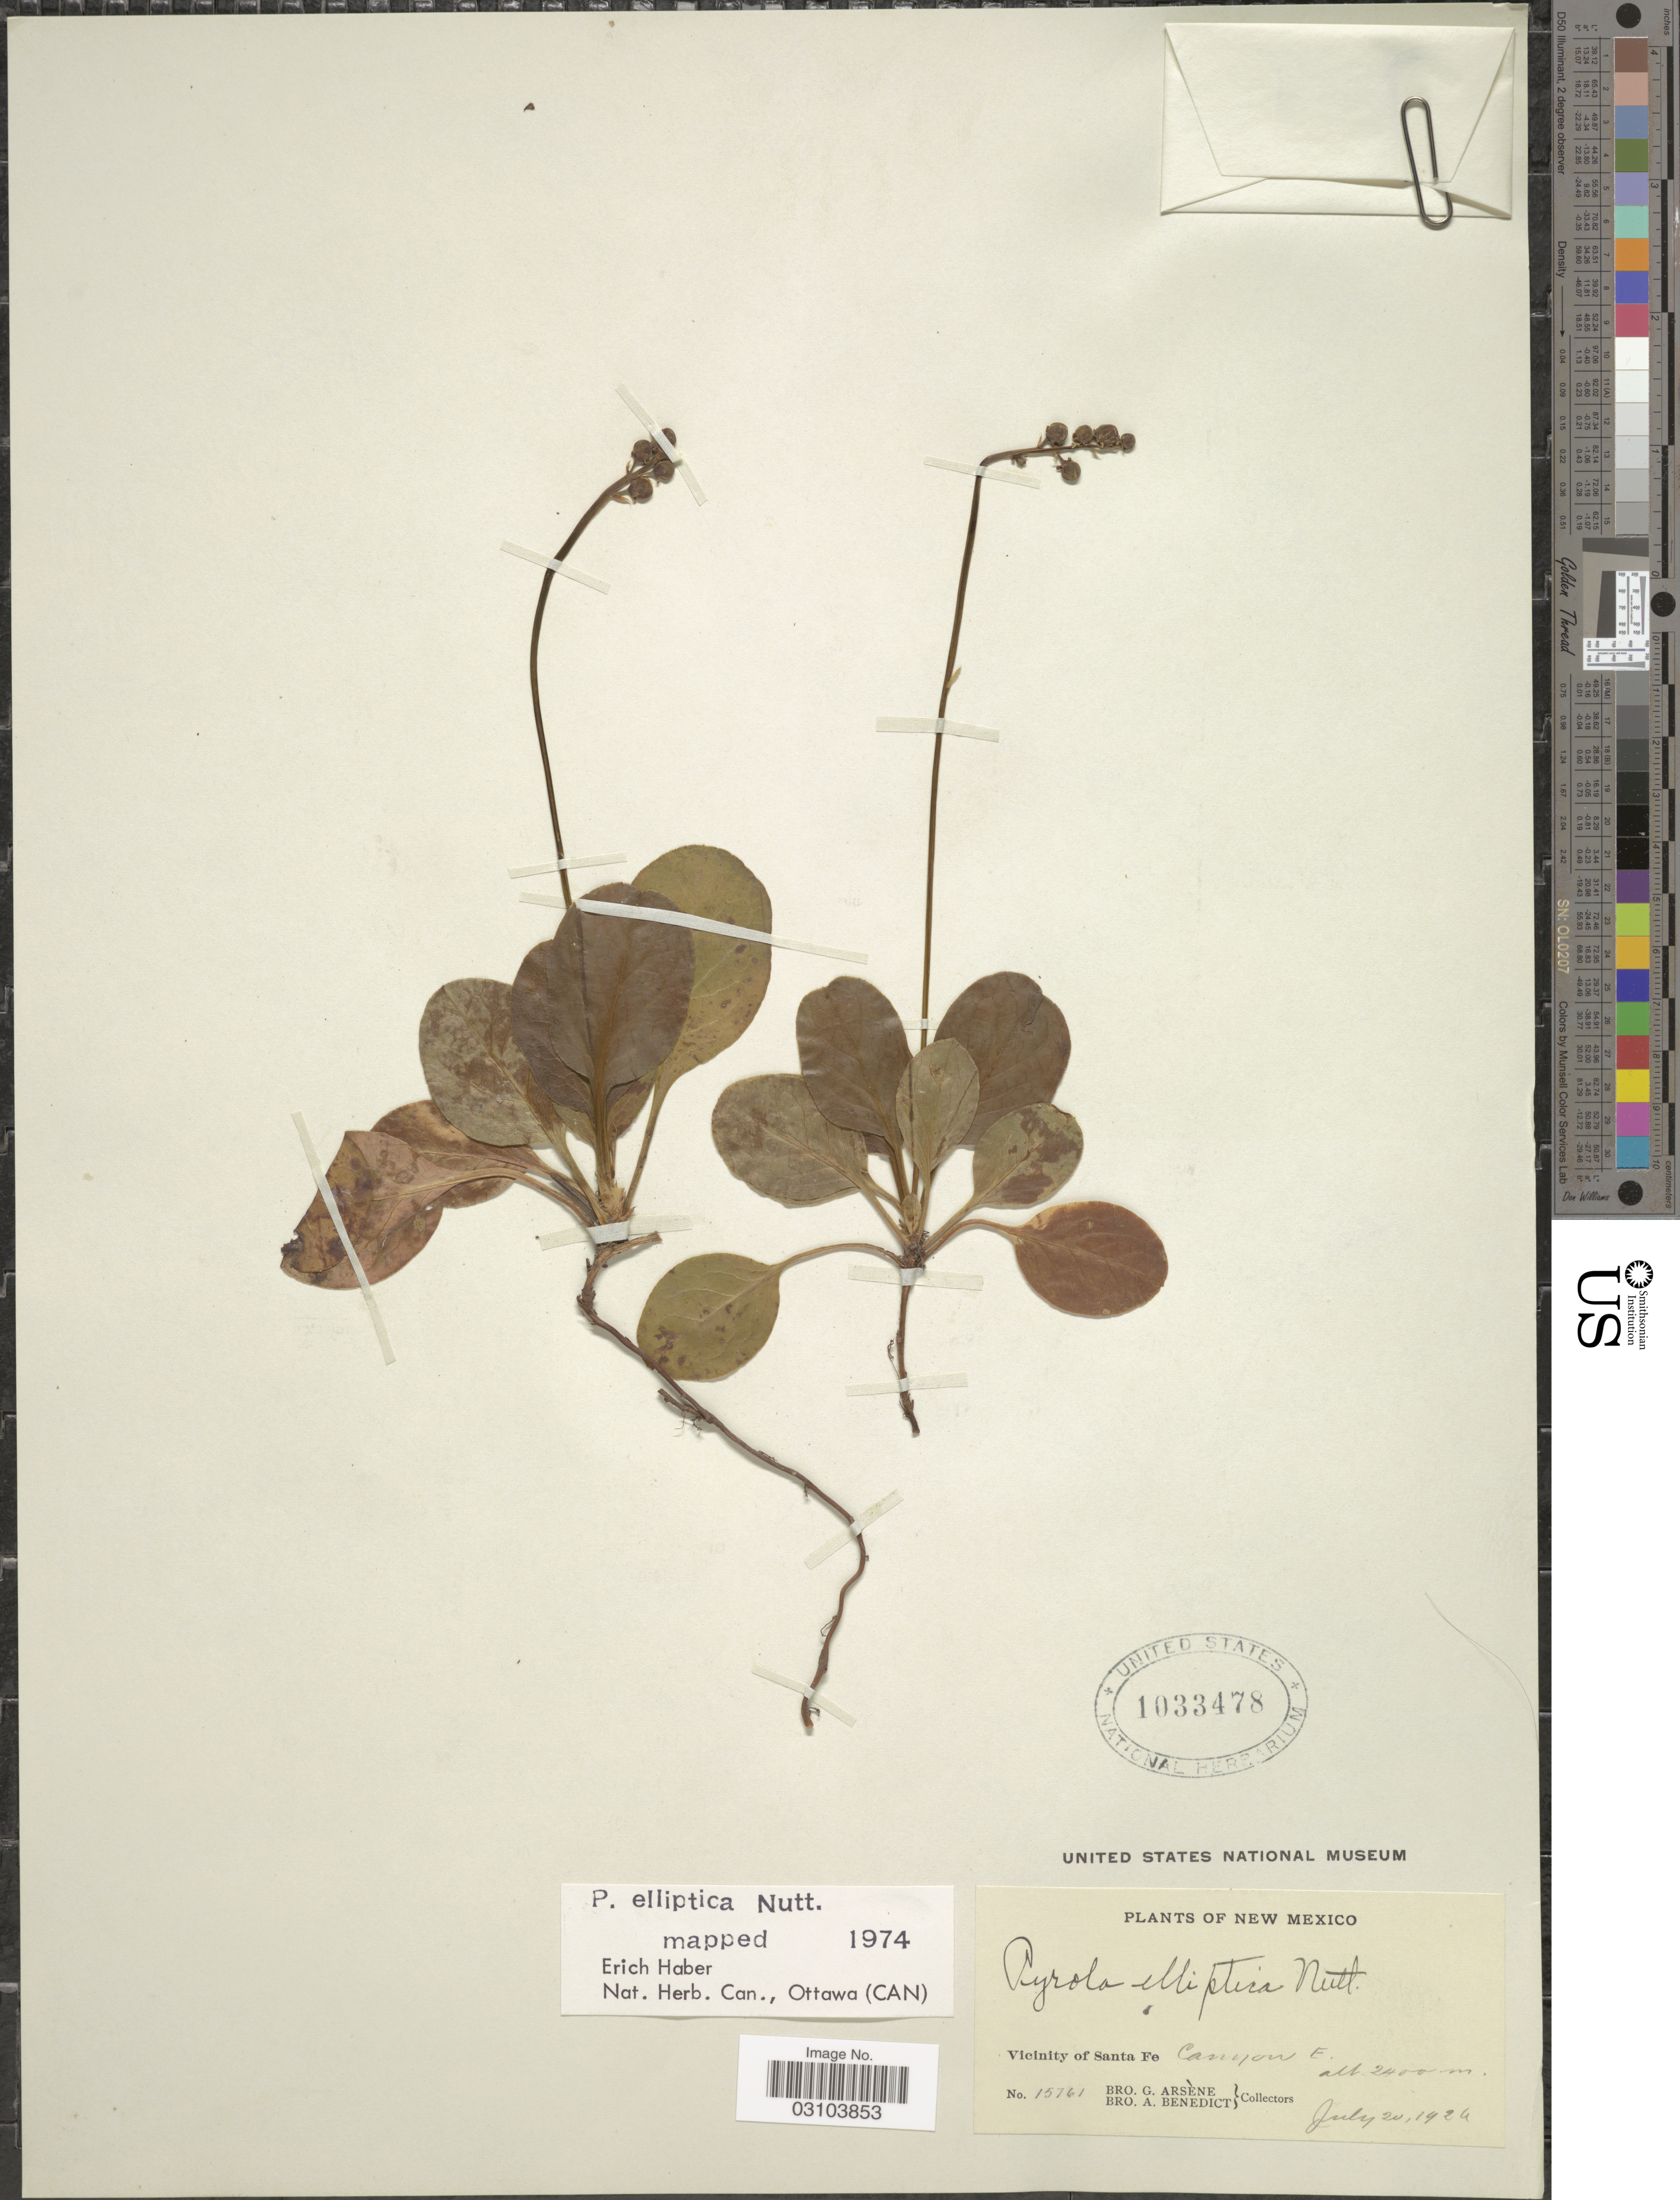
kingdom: Plantae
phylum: Tracheophyta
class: Magnoliopsida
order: Ericales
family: Ericaceae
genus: Pyrola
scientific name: Pyrola elliptica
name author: Nutt.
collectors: Bro. G. Arsène & Bro. A. Benedict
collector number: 15761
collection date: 1924-07-20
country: United States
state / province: New Mexico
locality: Vicinity of Santa Fe. Canyon E.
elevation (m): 2400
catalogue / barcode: US 1033478